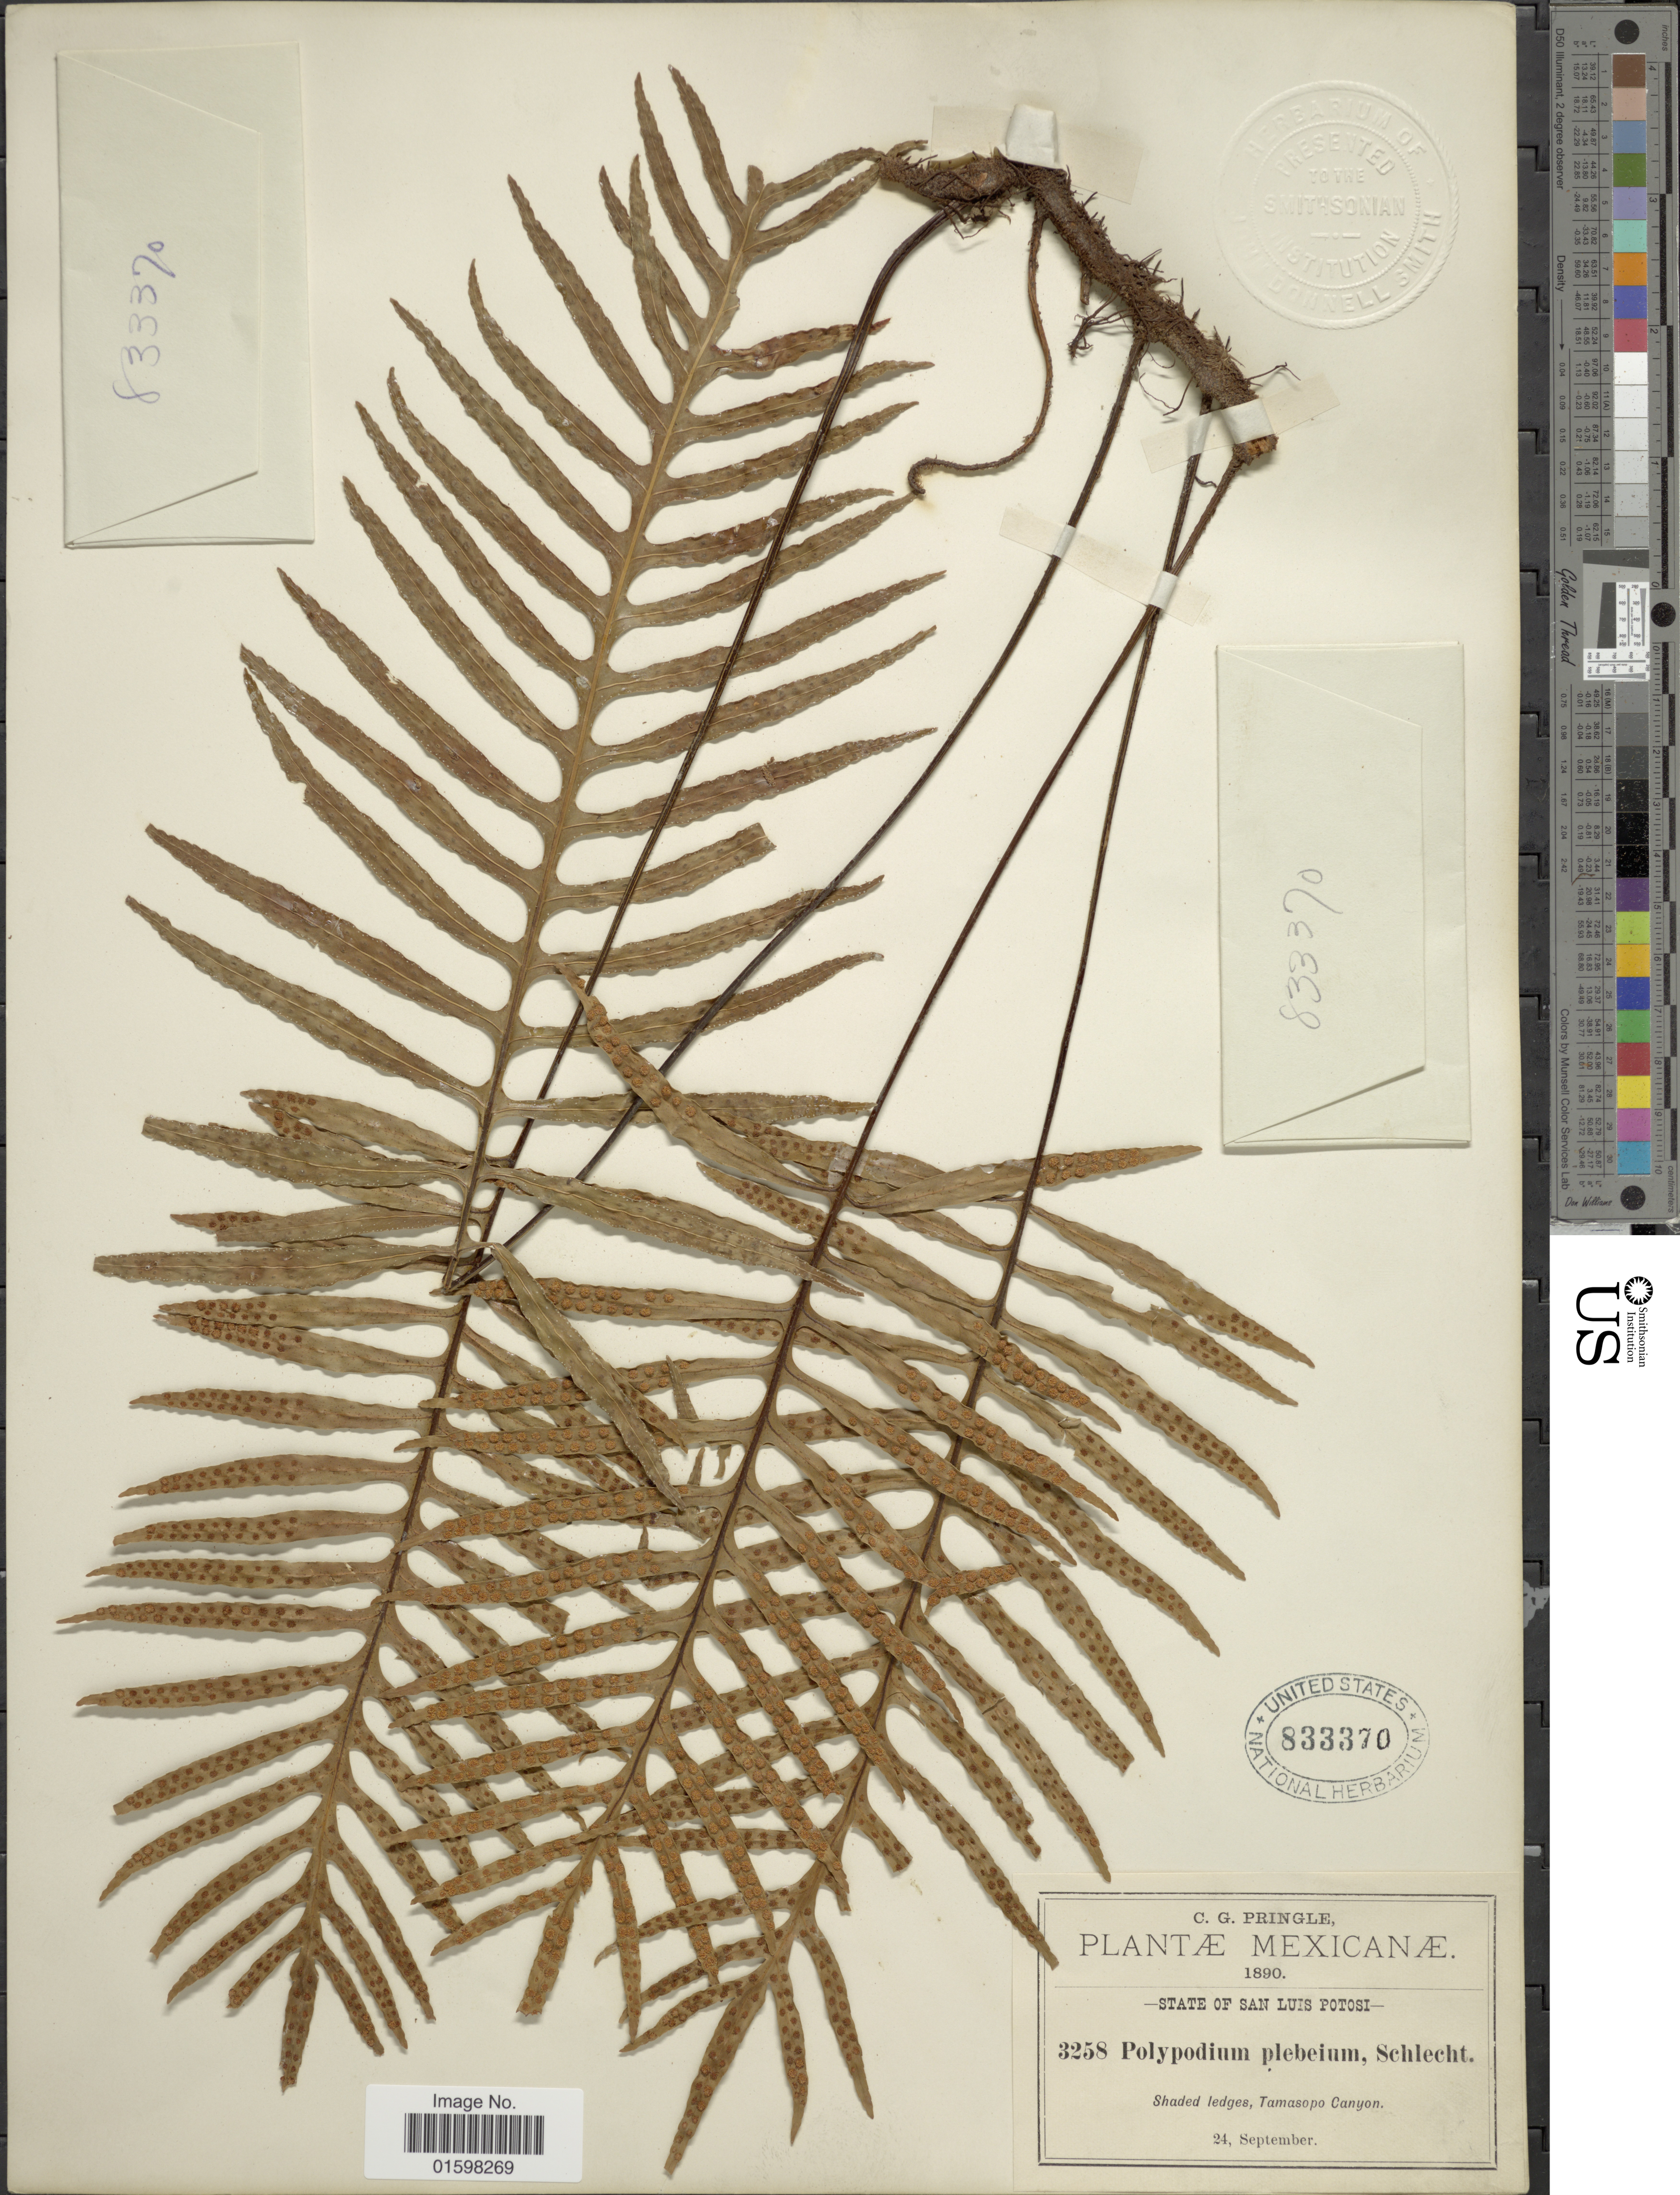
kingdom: Plantae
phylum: Tracheophyta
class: Polypodiopsida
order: Polypodiales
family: Polypodiaceae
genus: Pleopeltis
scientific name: Pleopeltis plebeia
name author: (Schltdl. ex Cham.) A.R. Sm. & Tejero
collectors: C. G. Pringle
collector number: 3258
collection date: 1890-09-24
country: Mexico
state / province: San Luis Potosí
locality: State of San Luis Potosi. Shaded ledges, Tamasopo canyon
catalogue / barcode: US 833370